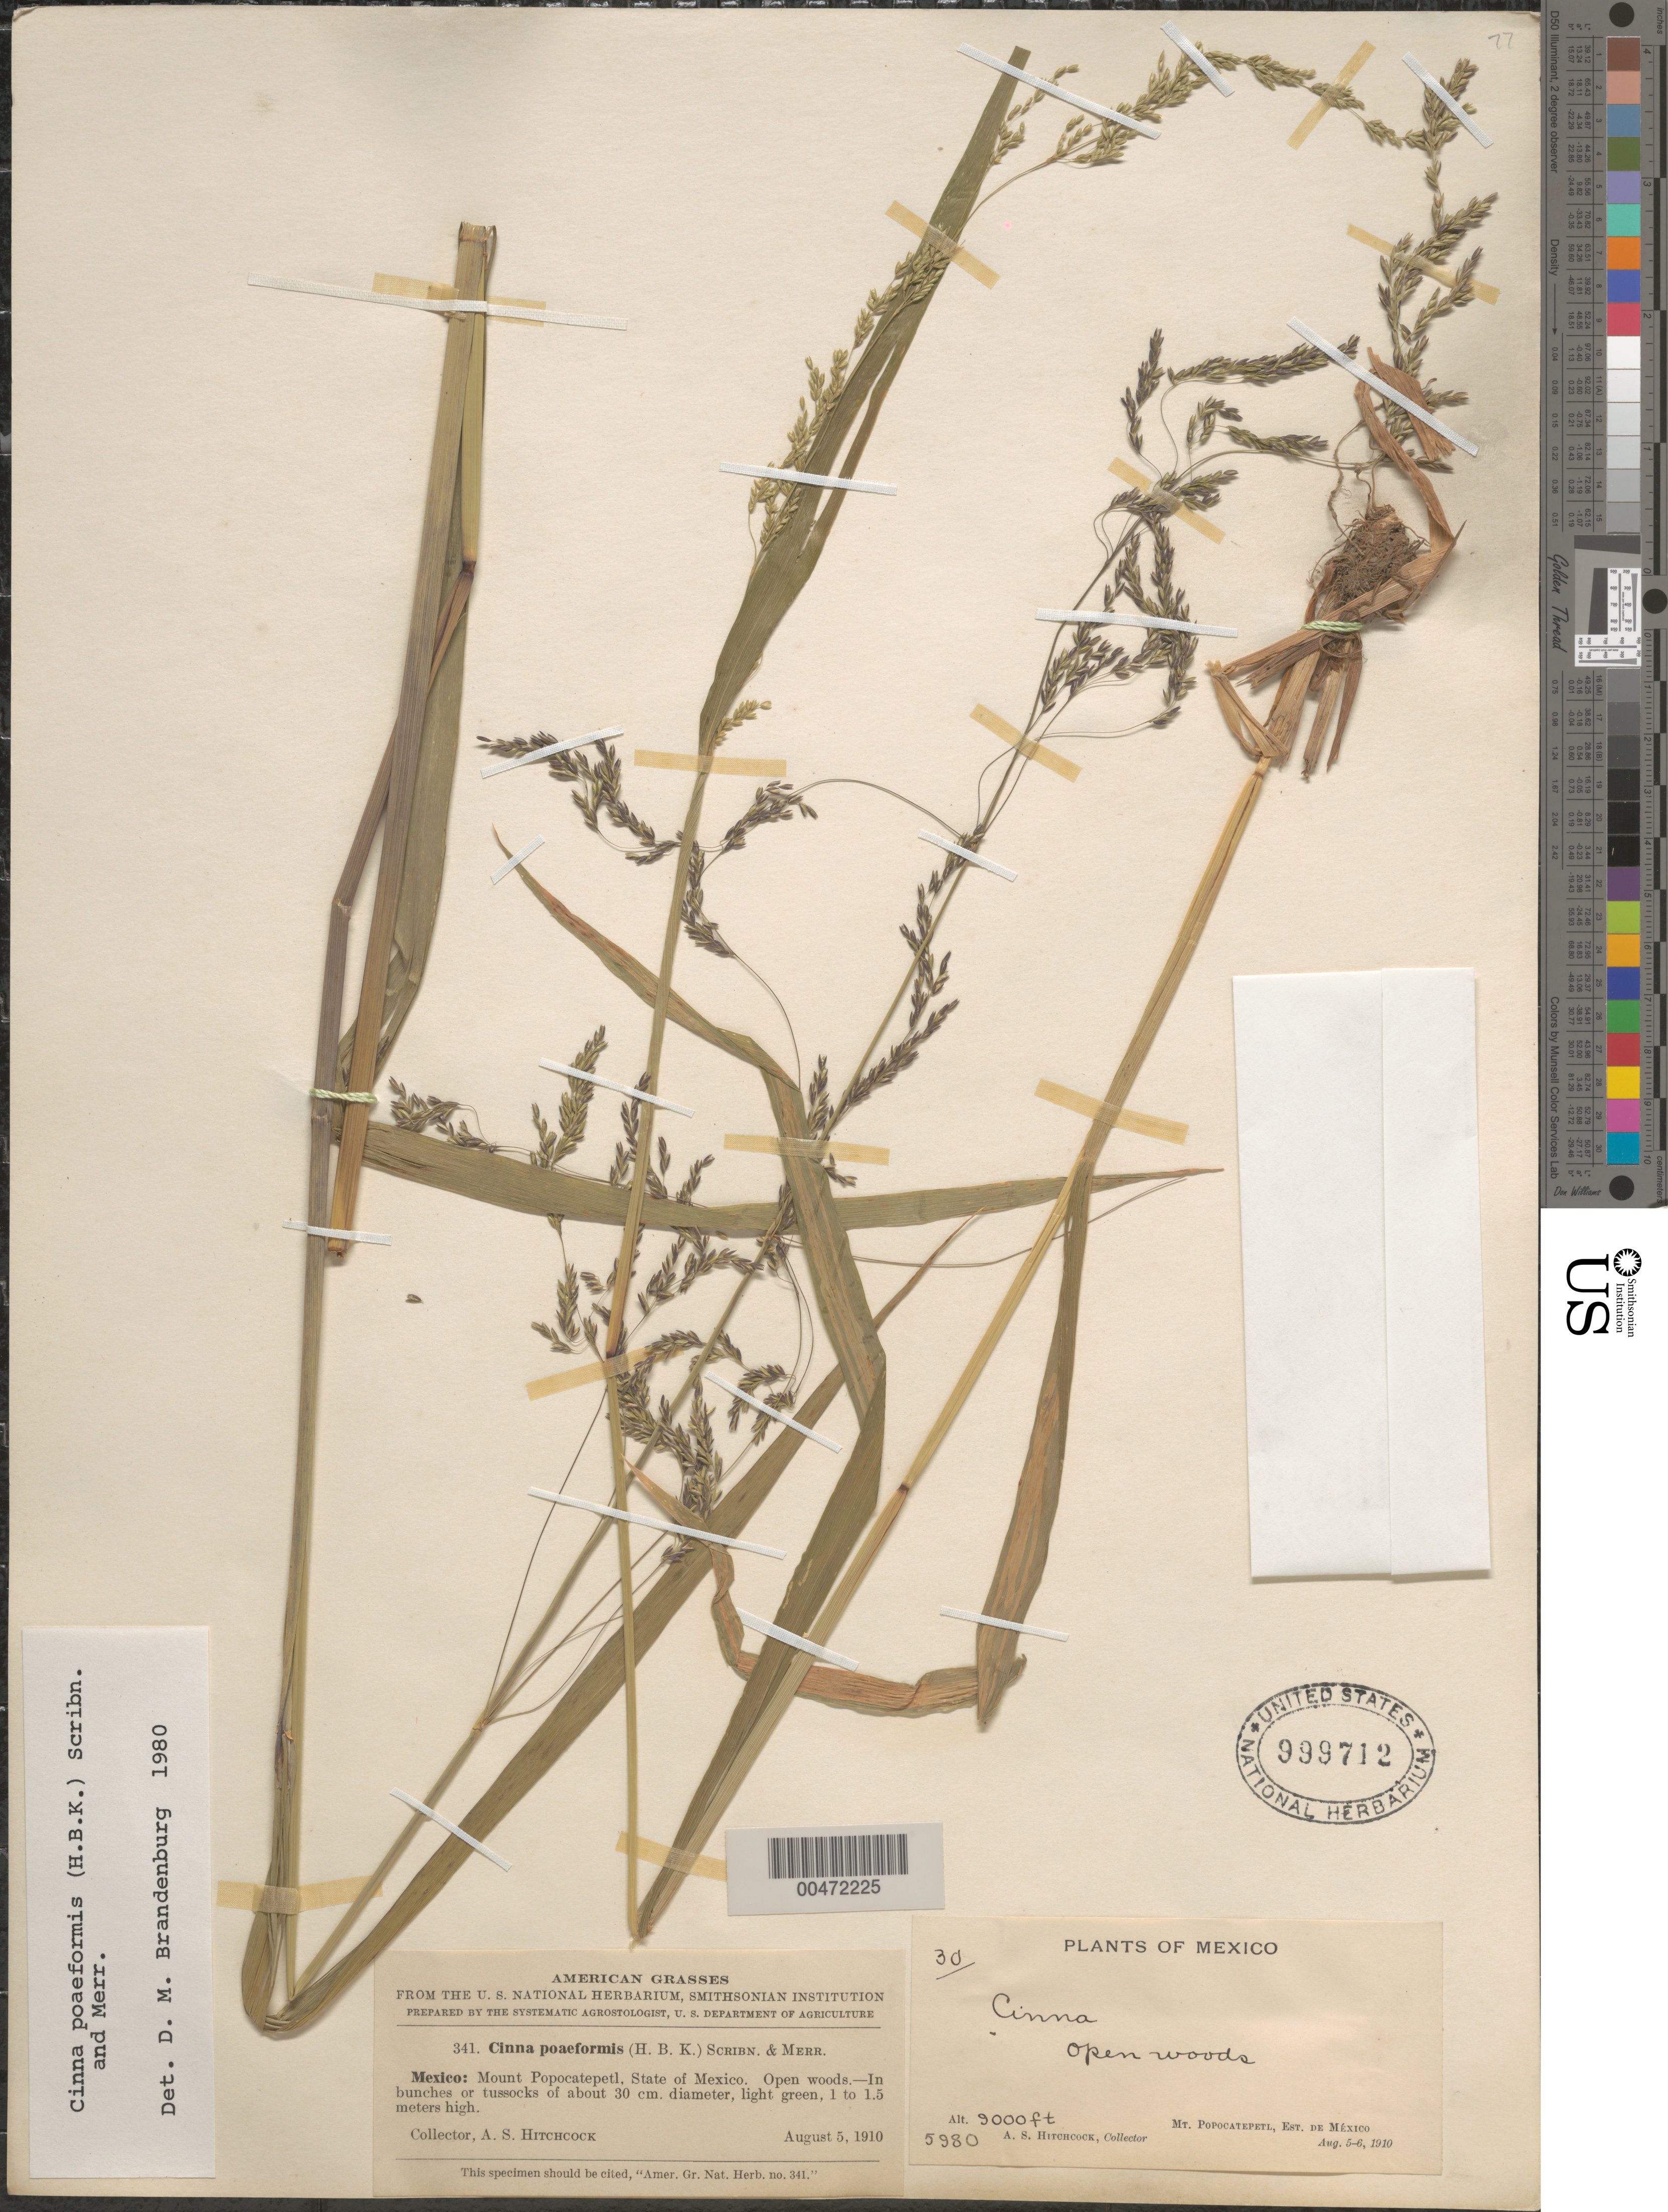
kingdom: Plantae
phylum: Tracheophyta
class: Liliopsida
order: Poales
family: Poaceae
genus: Cinna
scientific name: Cinna poiformis (Kunth) Scribn. & Merr.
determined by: Brandenburg, D. M.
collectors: A. S. Hitchcock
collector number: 5980/341/30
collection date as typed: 5 Aug 1910 to 6 Aug 1910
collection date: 1910-08-05/1910-08-06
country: Mexico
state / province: México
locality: Mt. Popocatepetl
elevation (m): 2743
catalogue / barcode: US 999712